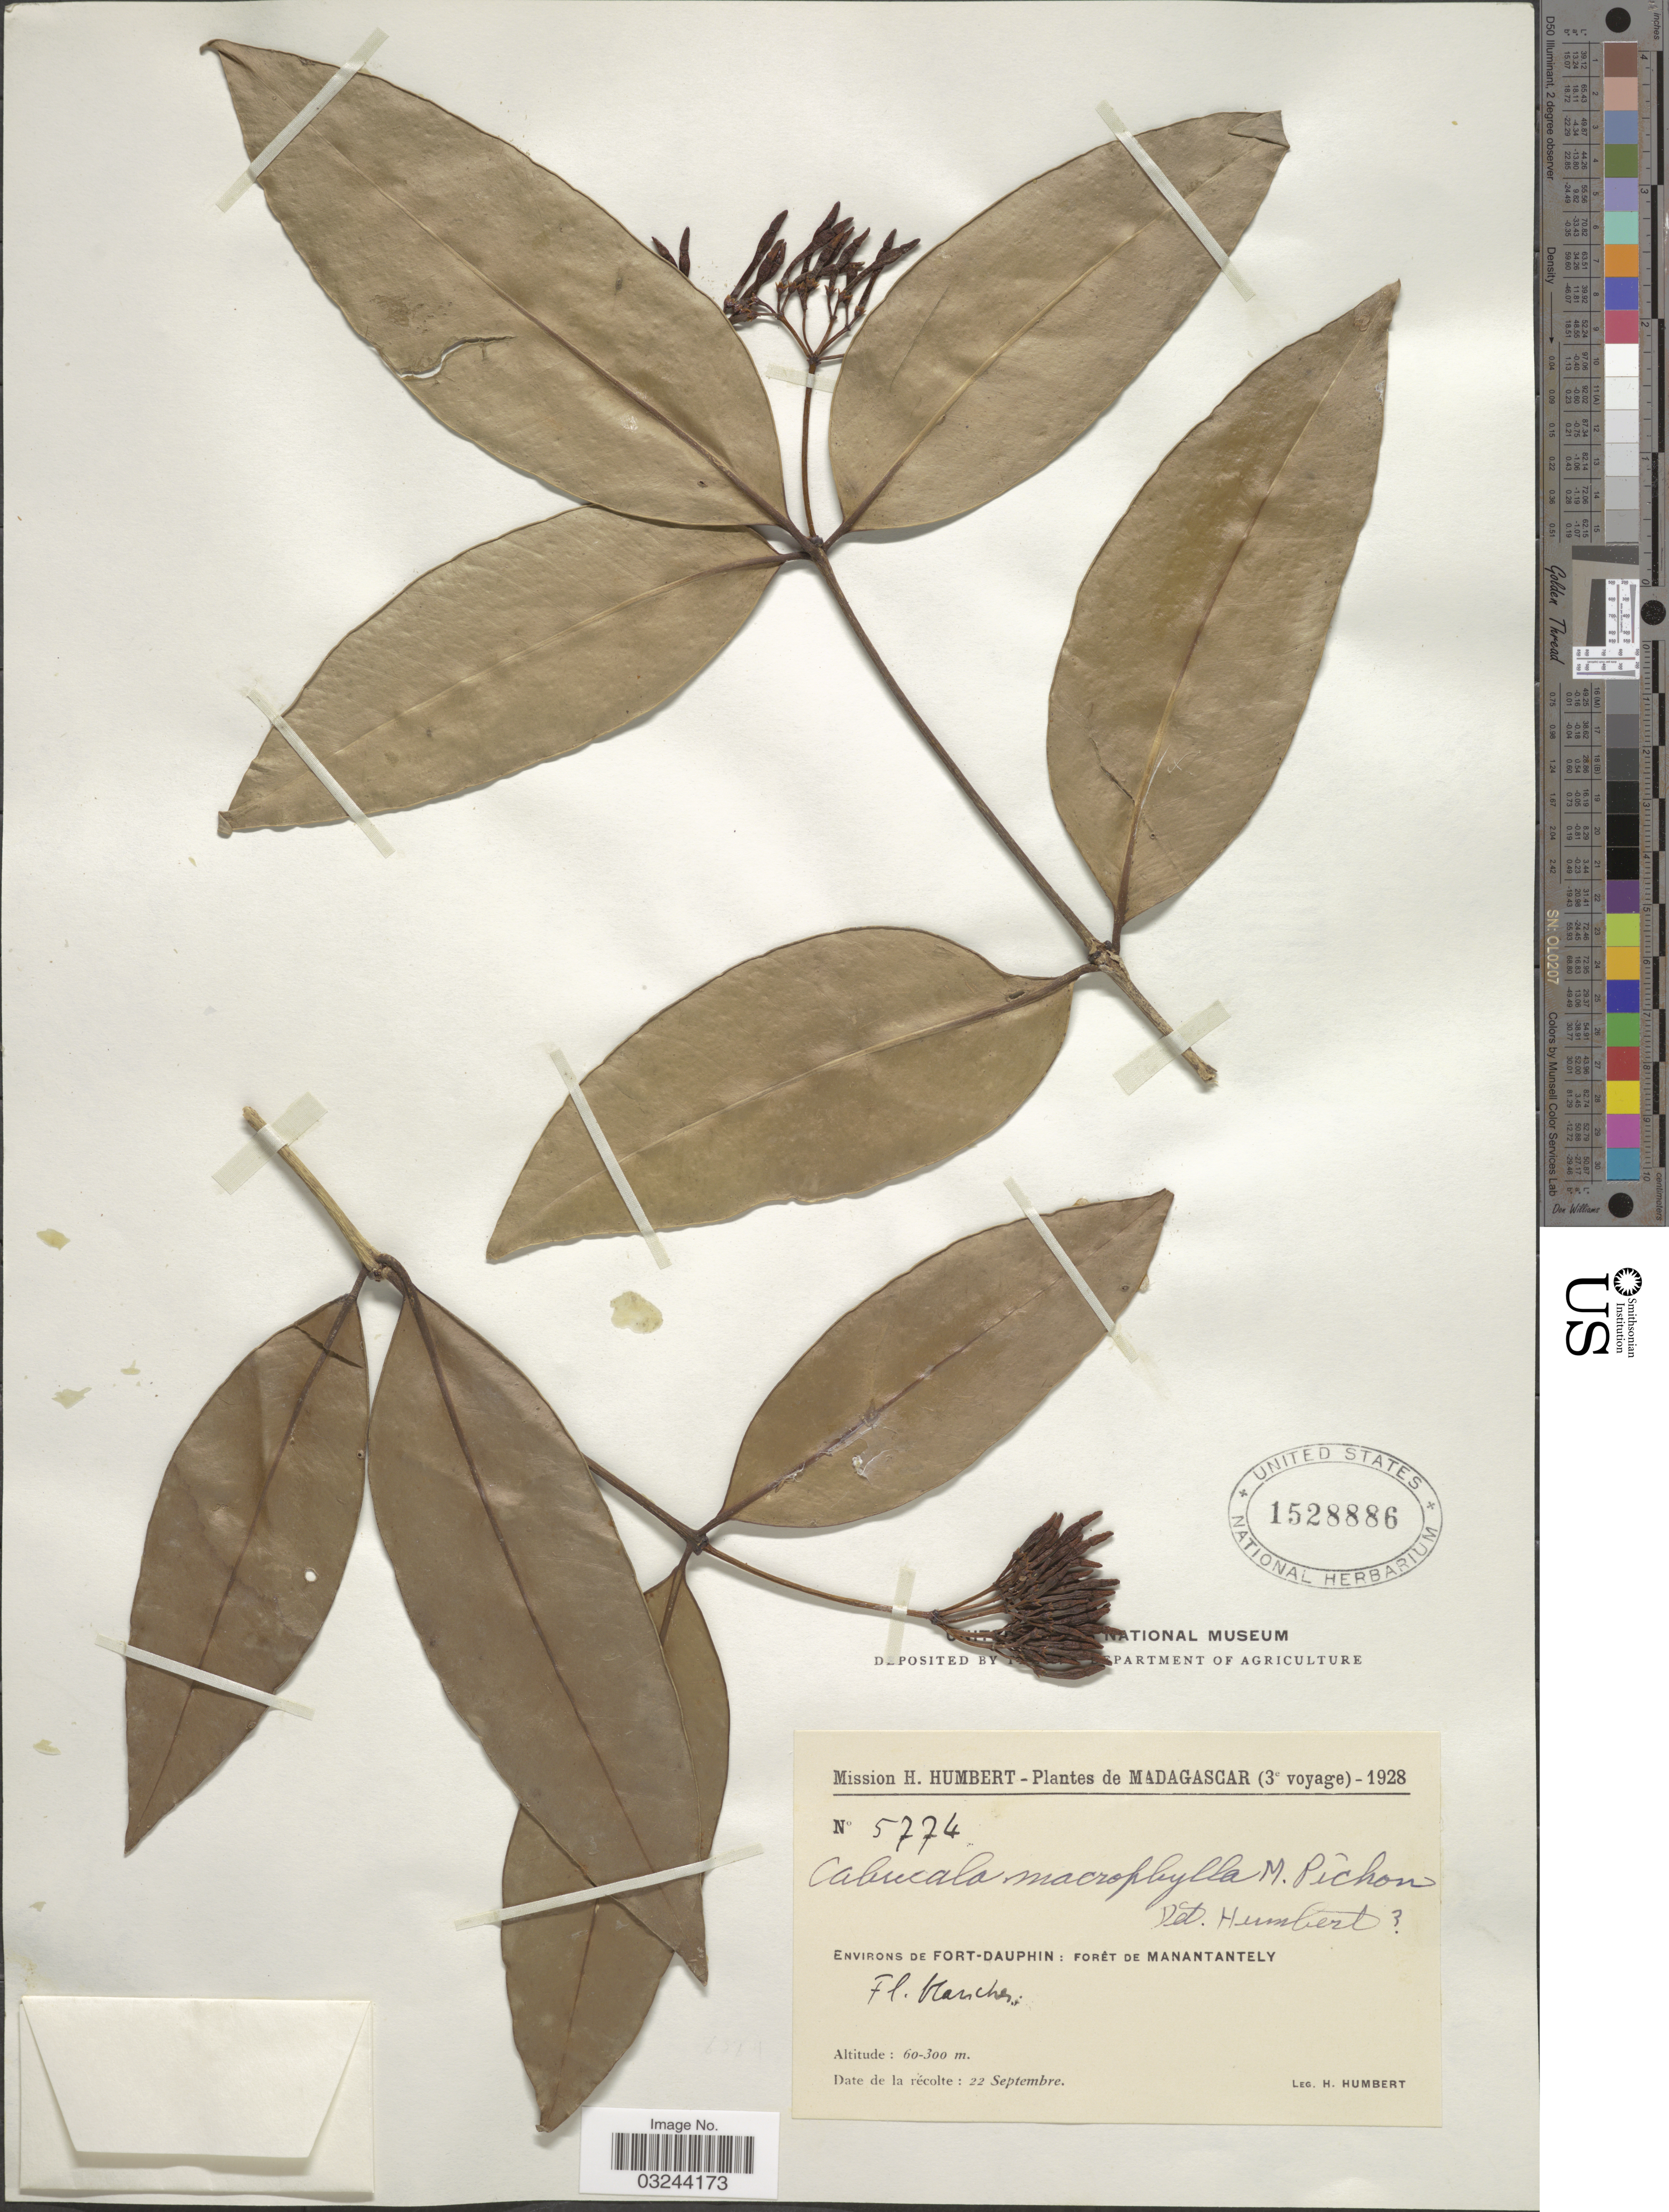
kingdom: Plantae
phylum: Tracheophyta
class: Magnoliopsida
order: Gentianales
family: Apocynaceae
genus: Cabucala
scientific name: Cabucala macrophylla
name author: Pichon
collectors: H. Humbert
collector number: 5774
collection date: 1928-09-22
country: Madagascar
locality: Environs de Fort-Dauphin: Forêt de Manantantely.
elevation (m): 60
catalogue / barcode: US 1528886